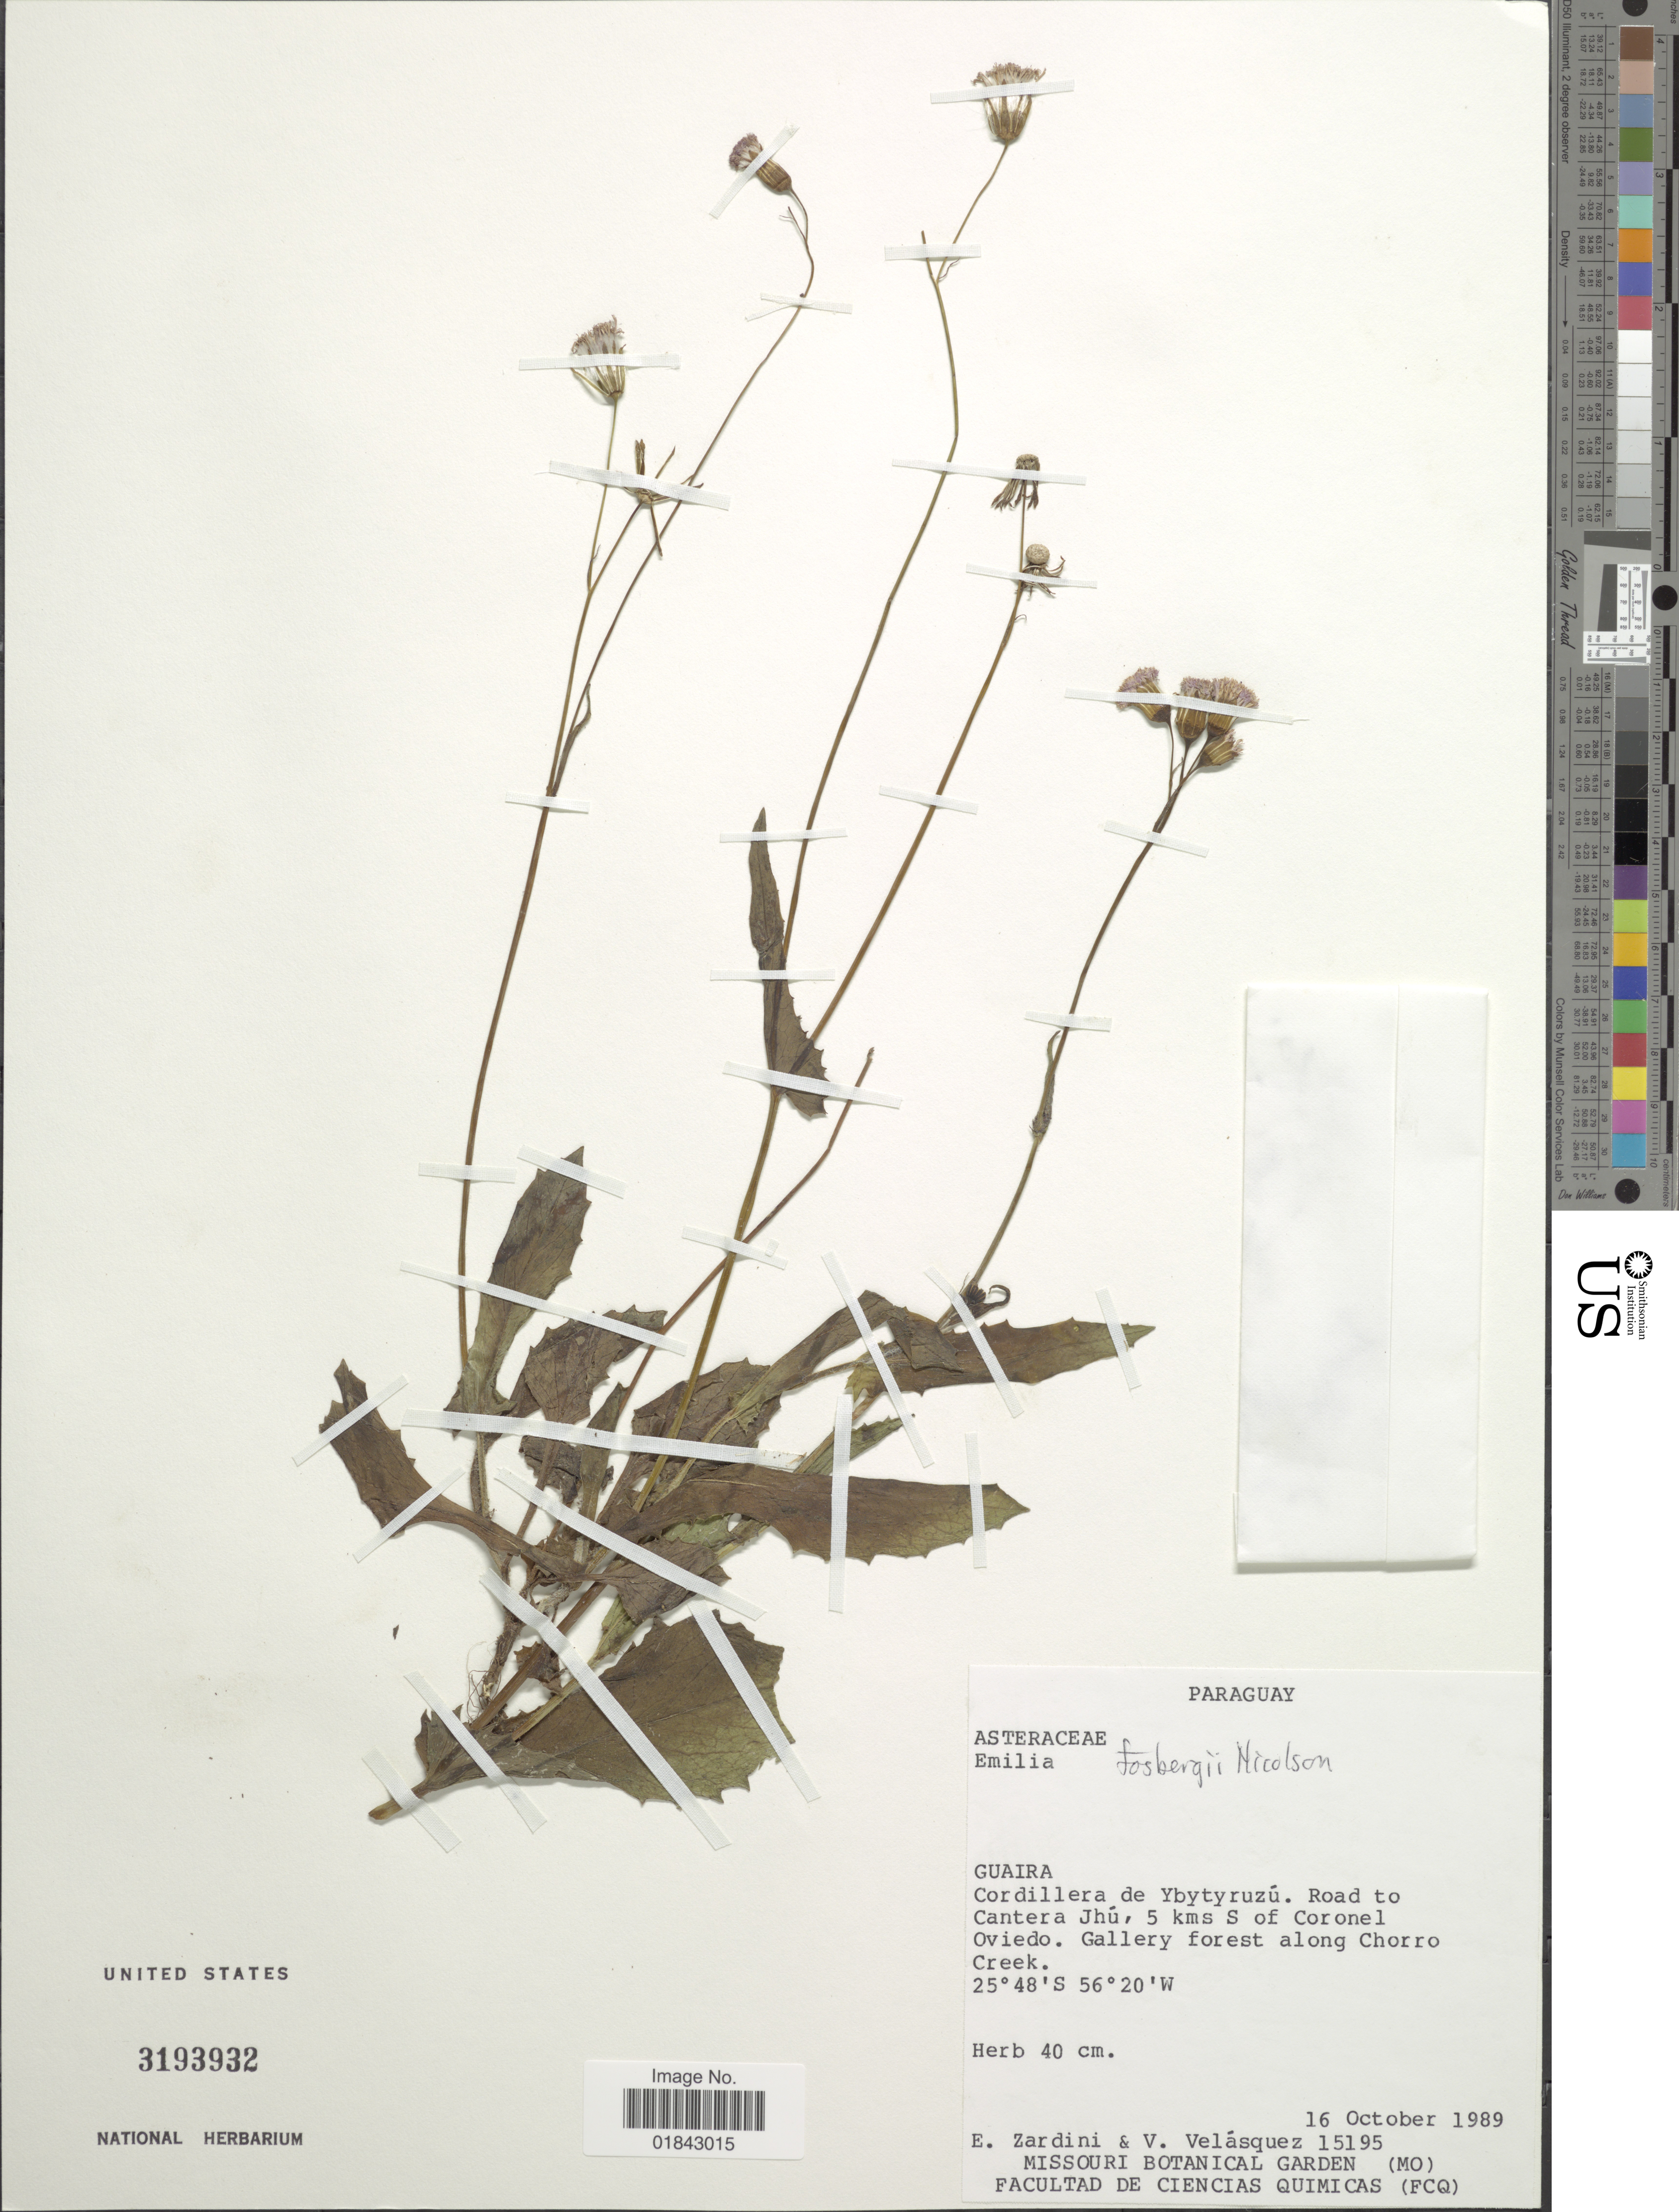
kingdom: Plantae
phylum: Tracheophyta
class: Magnoliopsida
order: Asterales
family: Asteraceae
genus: Emilia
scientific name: Emilia fosbergii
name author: Nicolson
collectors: E. M. Zardini & V. Velásquez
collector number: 15195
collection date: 1989-10-16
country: Paraguay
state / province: Guaira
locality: Cordillera de Ybytyruzú, road to Cantera Jhú, 5 kms S of Coronel Oviedo, gallery forest along Chorro Creek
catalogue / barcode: US 3193932